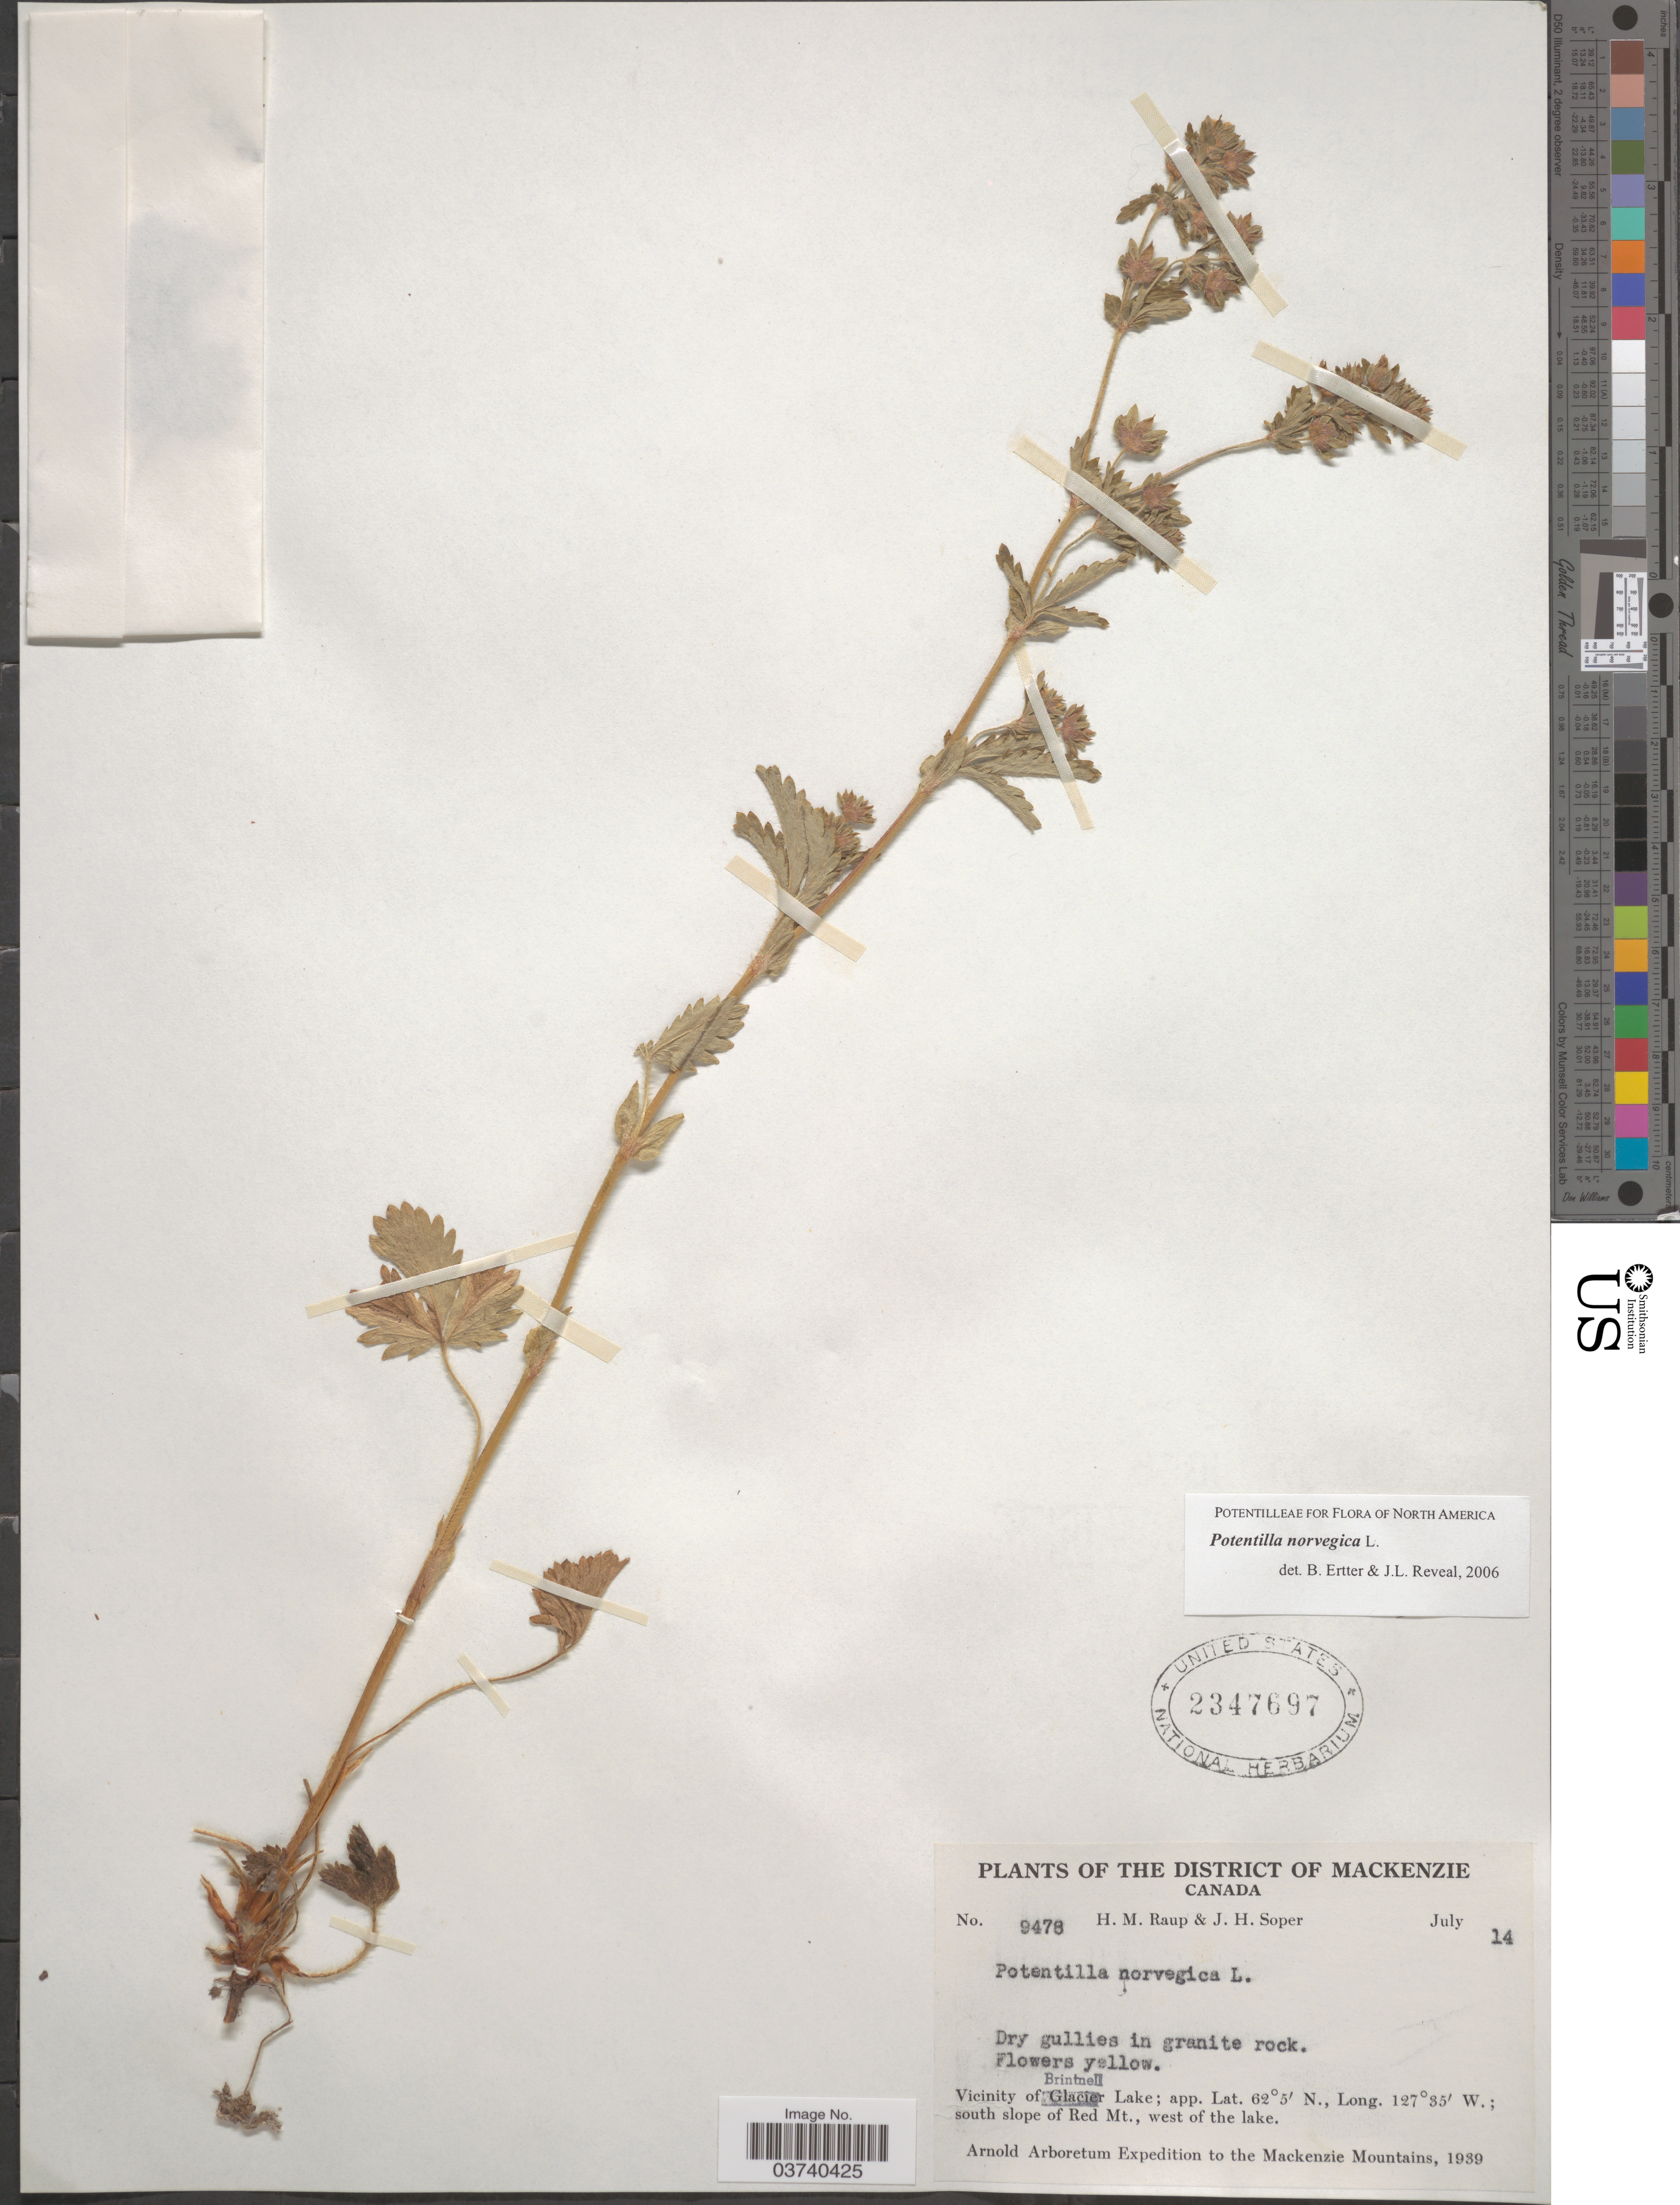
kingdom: Plantae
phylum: Tracheophyta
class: Magnoliopsida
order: Rosales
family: Rosaceae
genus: Potentilla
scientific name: Potentilla norvegica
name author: L.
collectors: H. Raup & J. H. Soper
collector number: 9478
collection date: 1939-07-14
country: Canada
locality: The District of Mackenzie. Vicinity of Brintnell Lake. South slope of Red Mt., west of the lake. Mackenzie Mountains.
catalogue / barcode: US 2347697